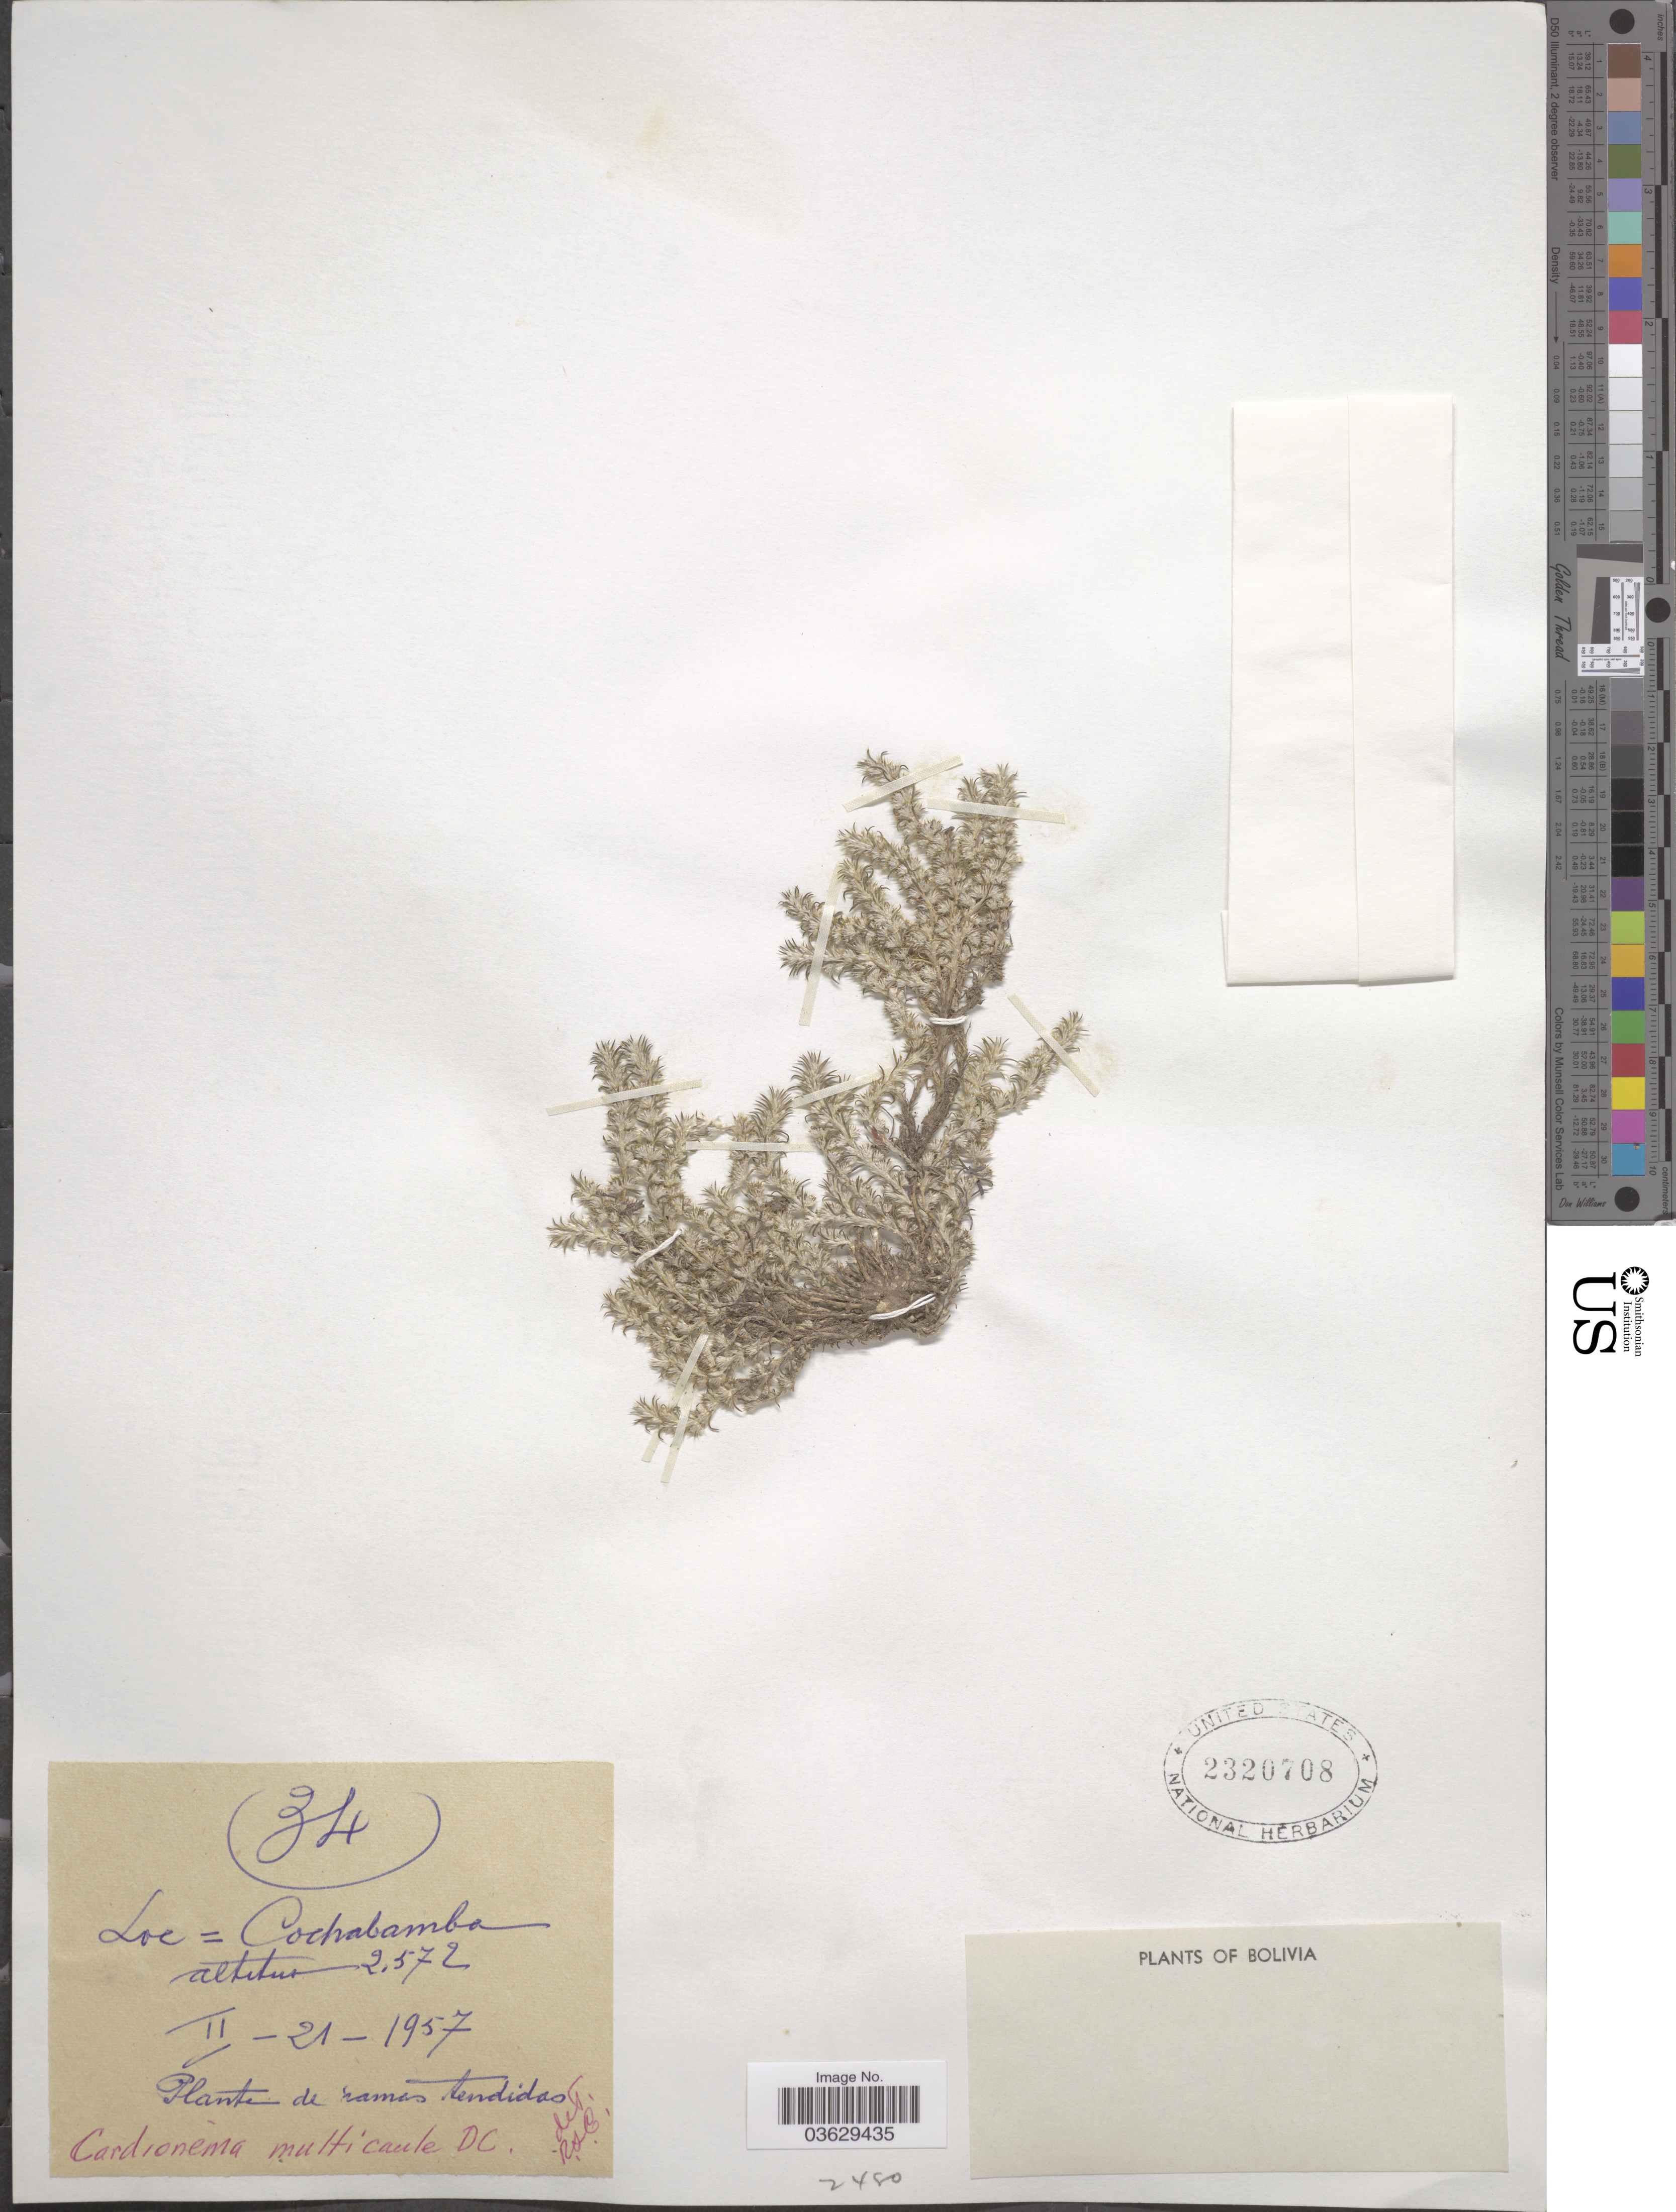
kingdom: Plantae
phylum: Tracheophyta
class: Magnoliopsida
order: Caryophyllales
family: Caryophyllaceae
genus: Cardionema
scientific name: Cardionema ramosissimum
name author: (Weinm.) A. Nelson & J.F. Macbr.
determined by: U.S. National Herbarium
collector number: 34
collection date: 1957-02-21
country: Bolivia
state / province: Cochabamba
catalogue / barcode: US 2320708